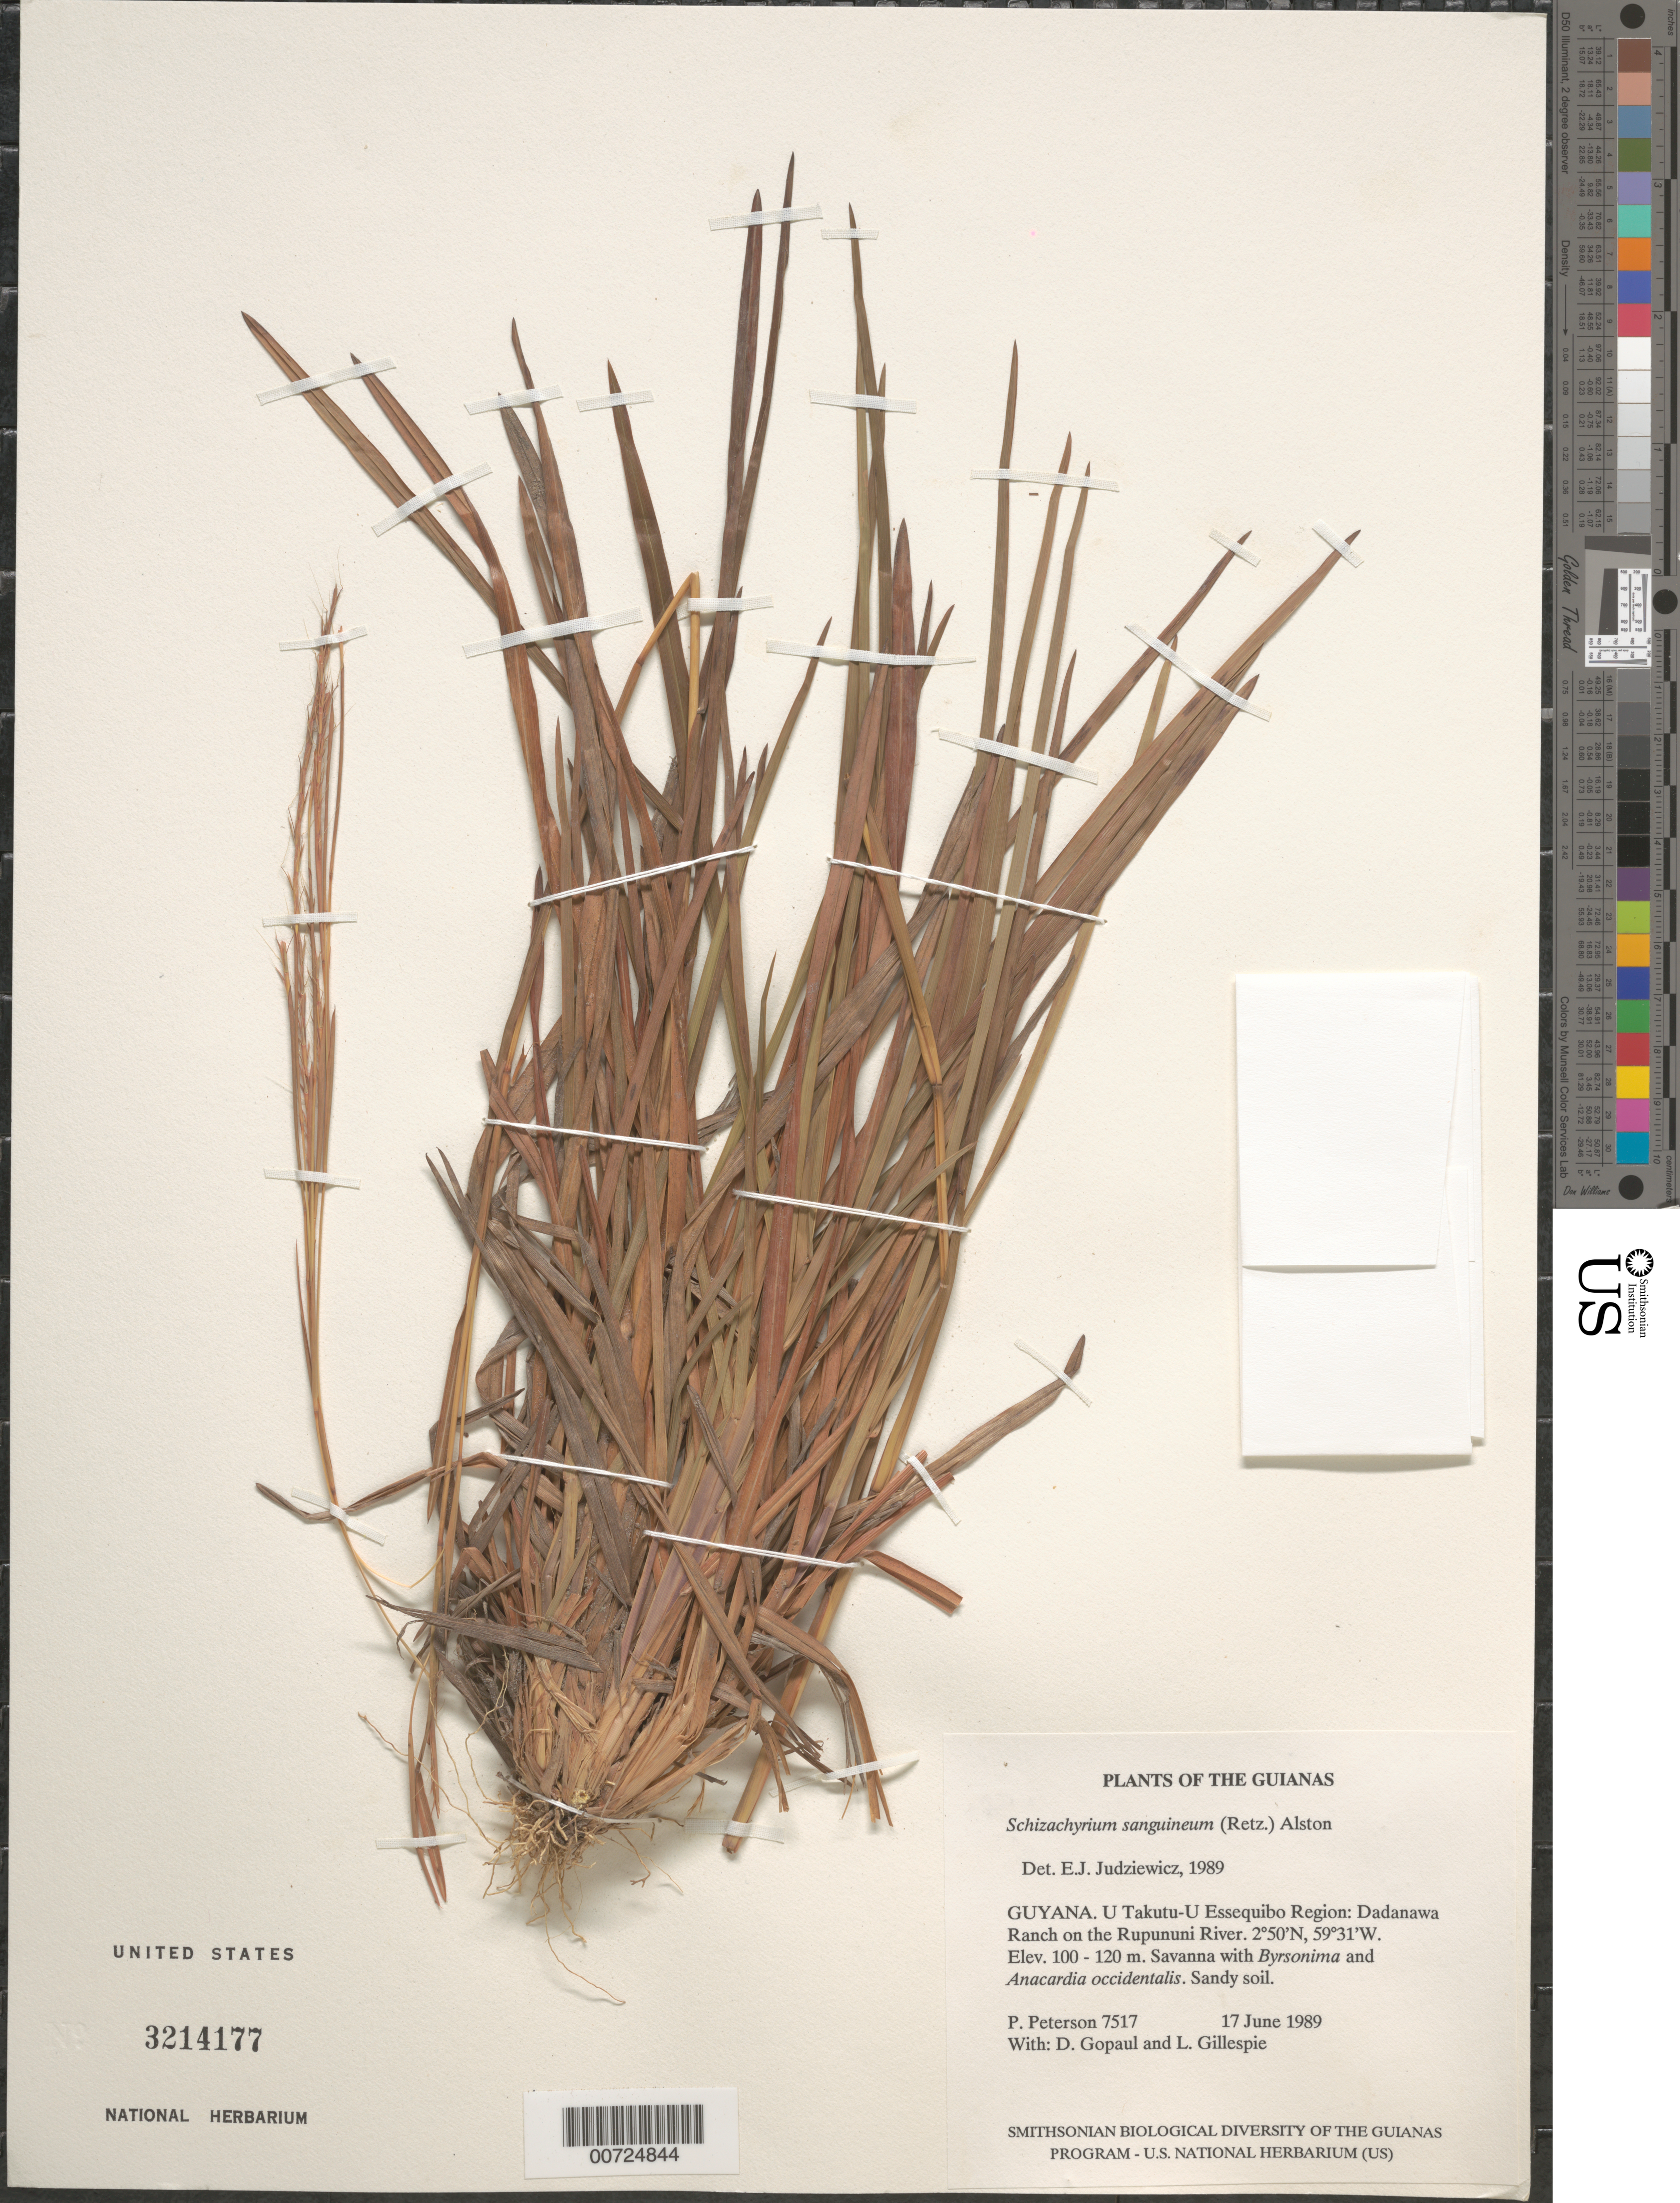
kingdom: Plantae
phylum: Tracheophyta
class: Liliopsida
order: Poales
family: Poaceae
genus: Schizachyrium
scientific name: Schizachyrium sanguineum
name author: (Retz.) Alston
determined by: Judziewicz, E. J.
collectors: P. M. Peterson, D. Gopaul & L. J. Gillespie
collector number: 7517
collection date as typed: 17 June 1989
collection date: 1989-06-17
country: Guyana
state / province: U. Takutu-U. Essequibo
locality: Dadanawa Ranch on the Rupununi River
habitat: Savanna with Byrsonima and Anacardium occidentale. Sandy soil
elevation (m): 100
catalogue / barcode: US 3214177